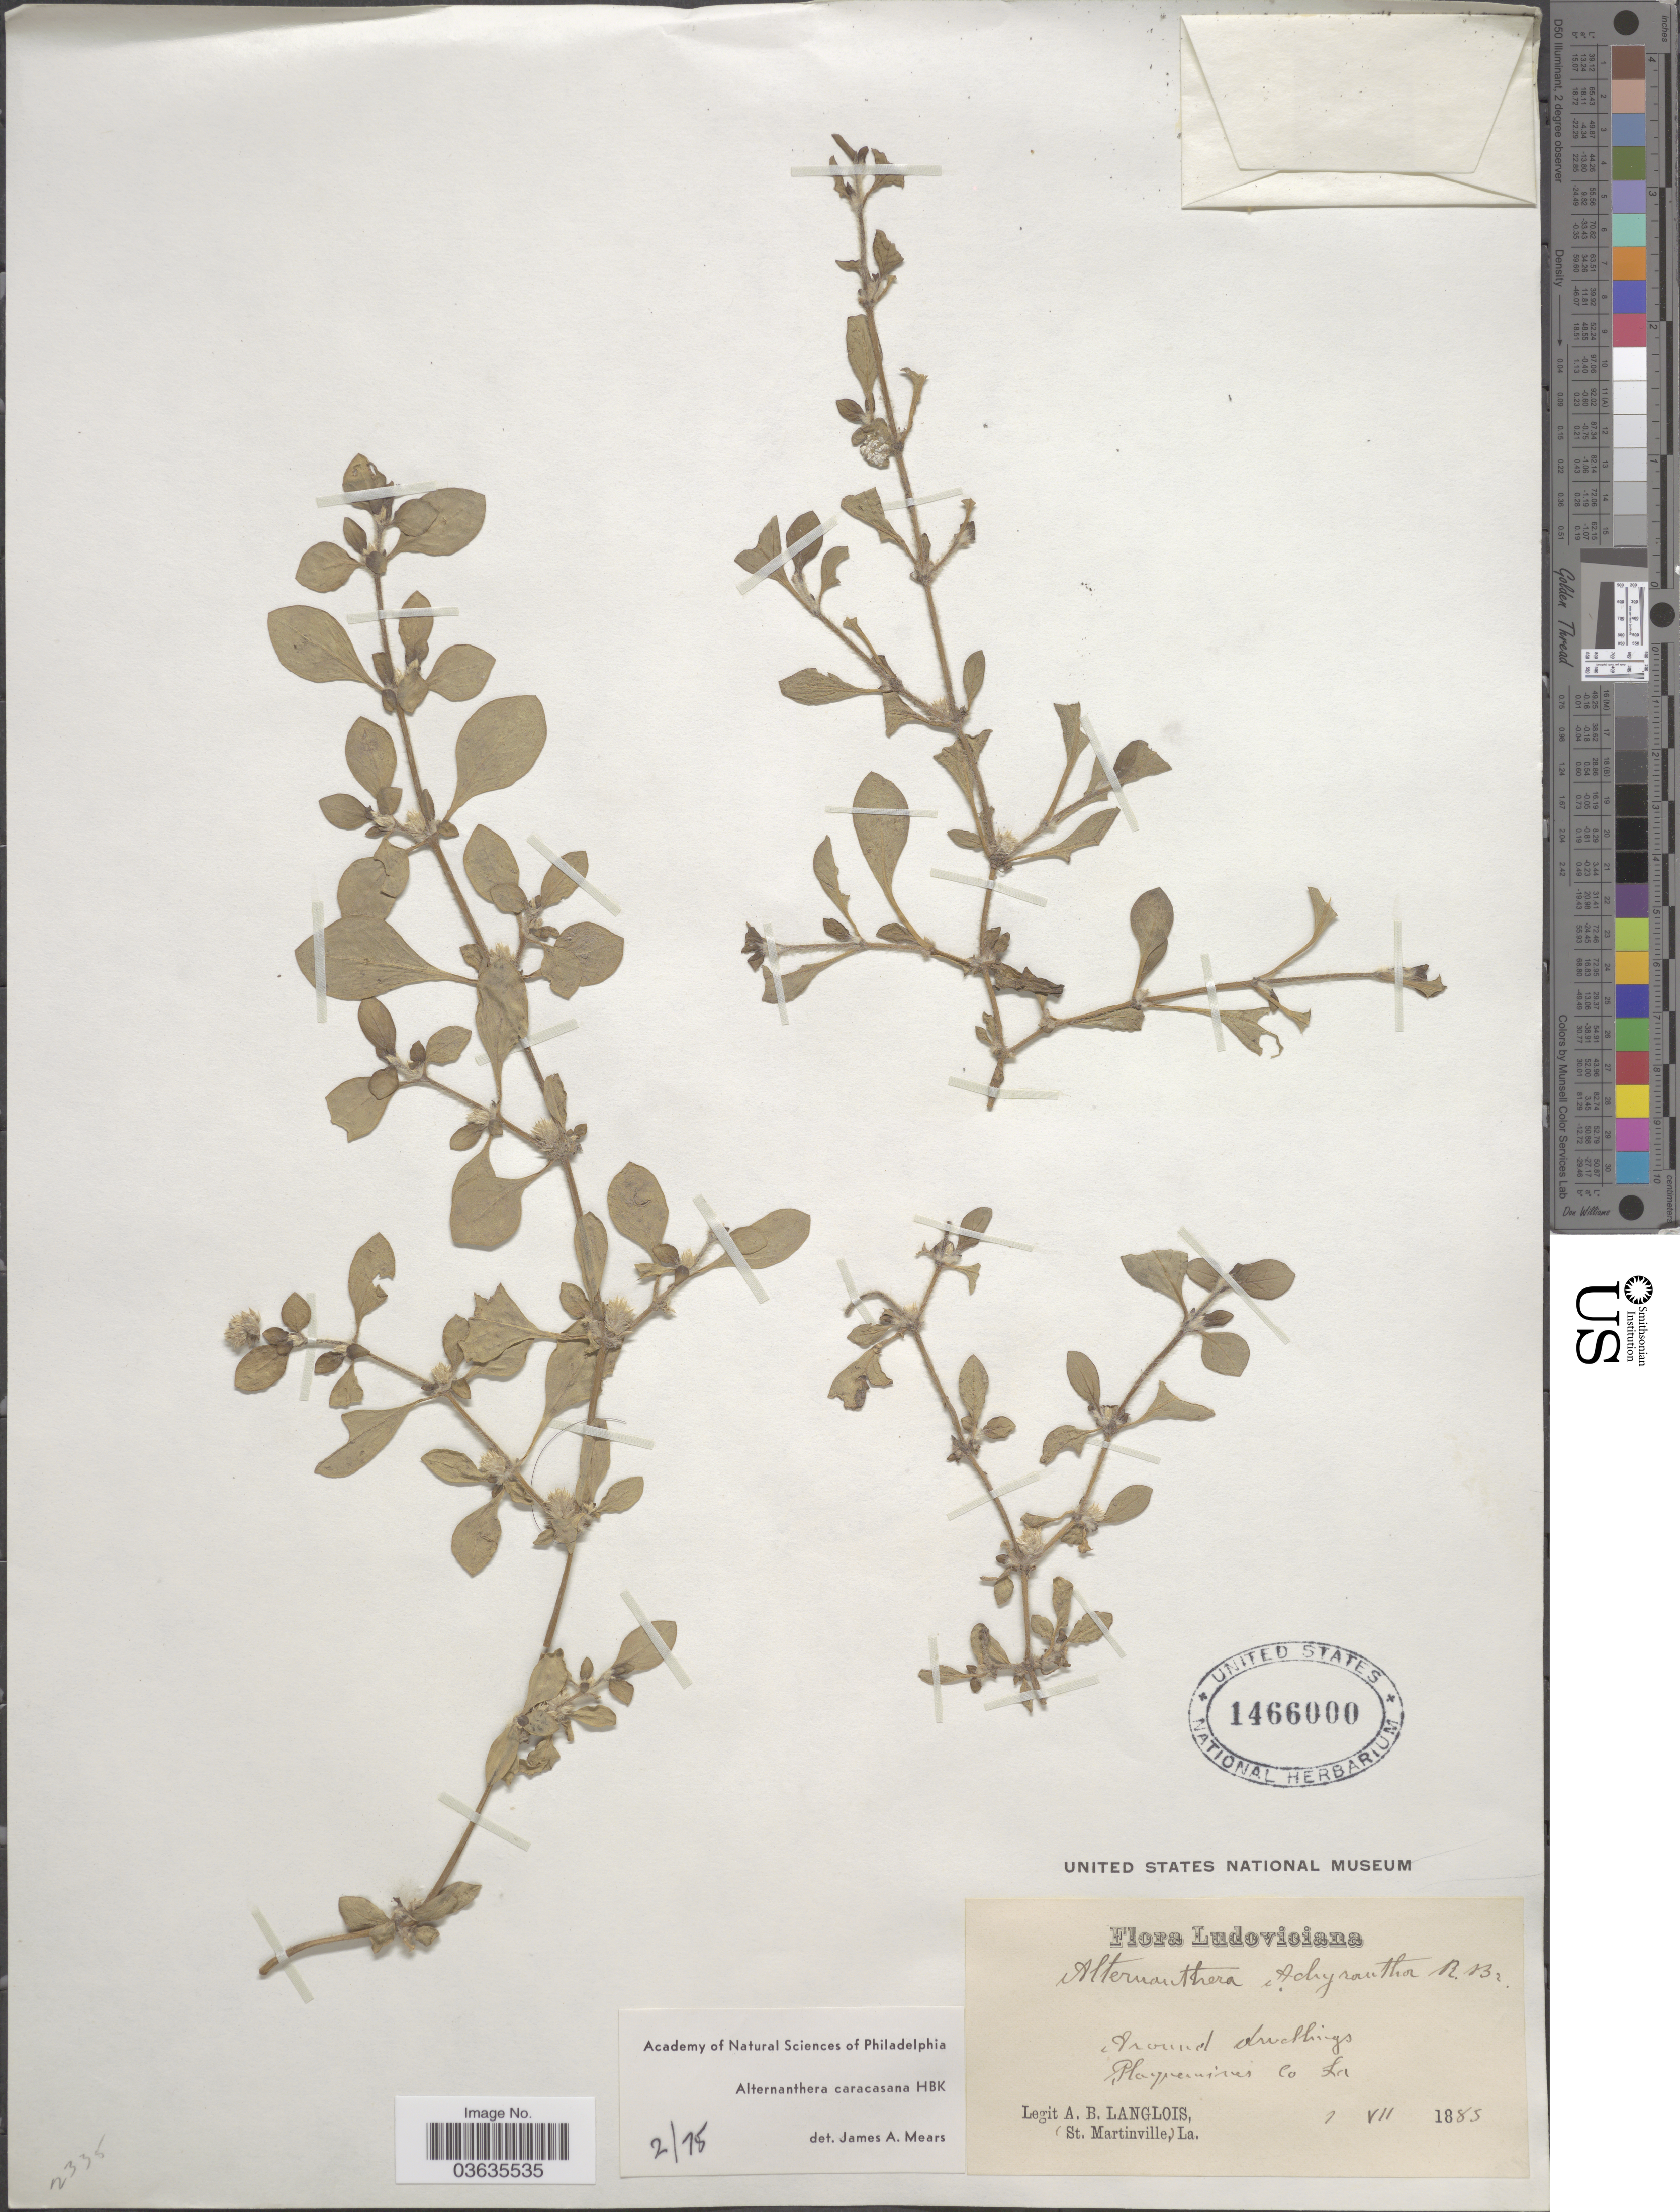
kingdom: Plantae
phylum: Tracheophyta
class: Magnoliopsida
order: Caryophyllales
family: Amaranthaceae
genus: Alternanthera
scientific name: Alternanthera caracasana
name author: Kunth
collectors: A. Langlois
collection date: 1883-07-02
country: United States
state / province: Louisiana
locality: Ground dwellings. Plaquemines Co.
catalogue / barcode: US 1466000